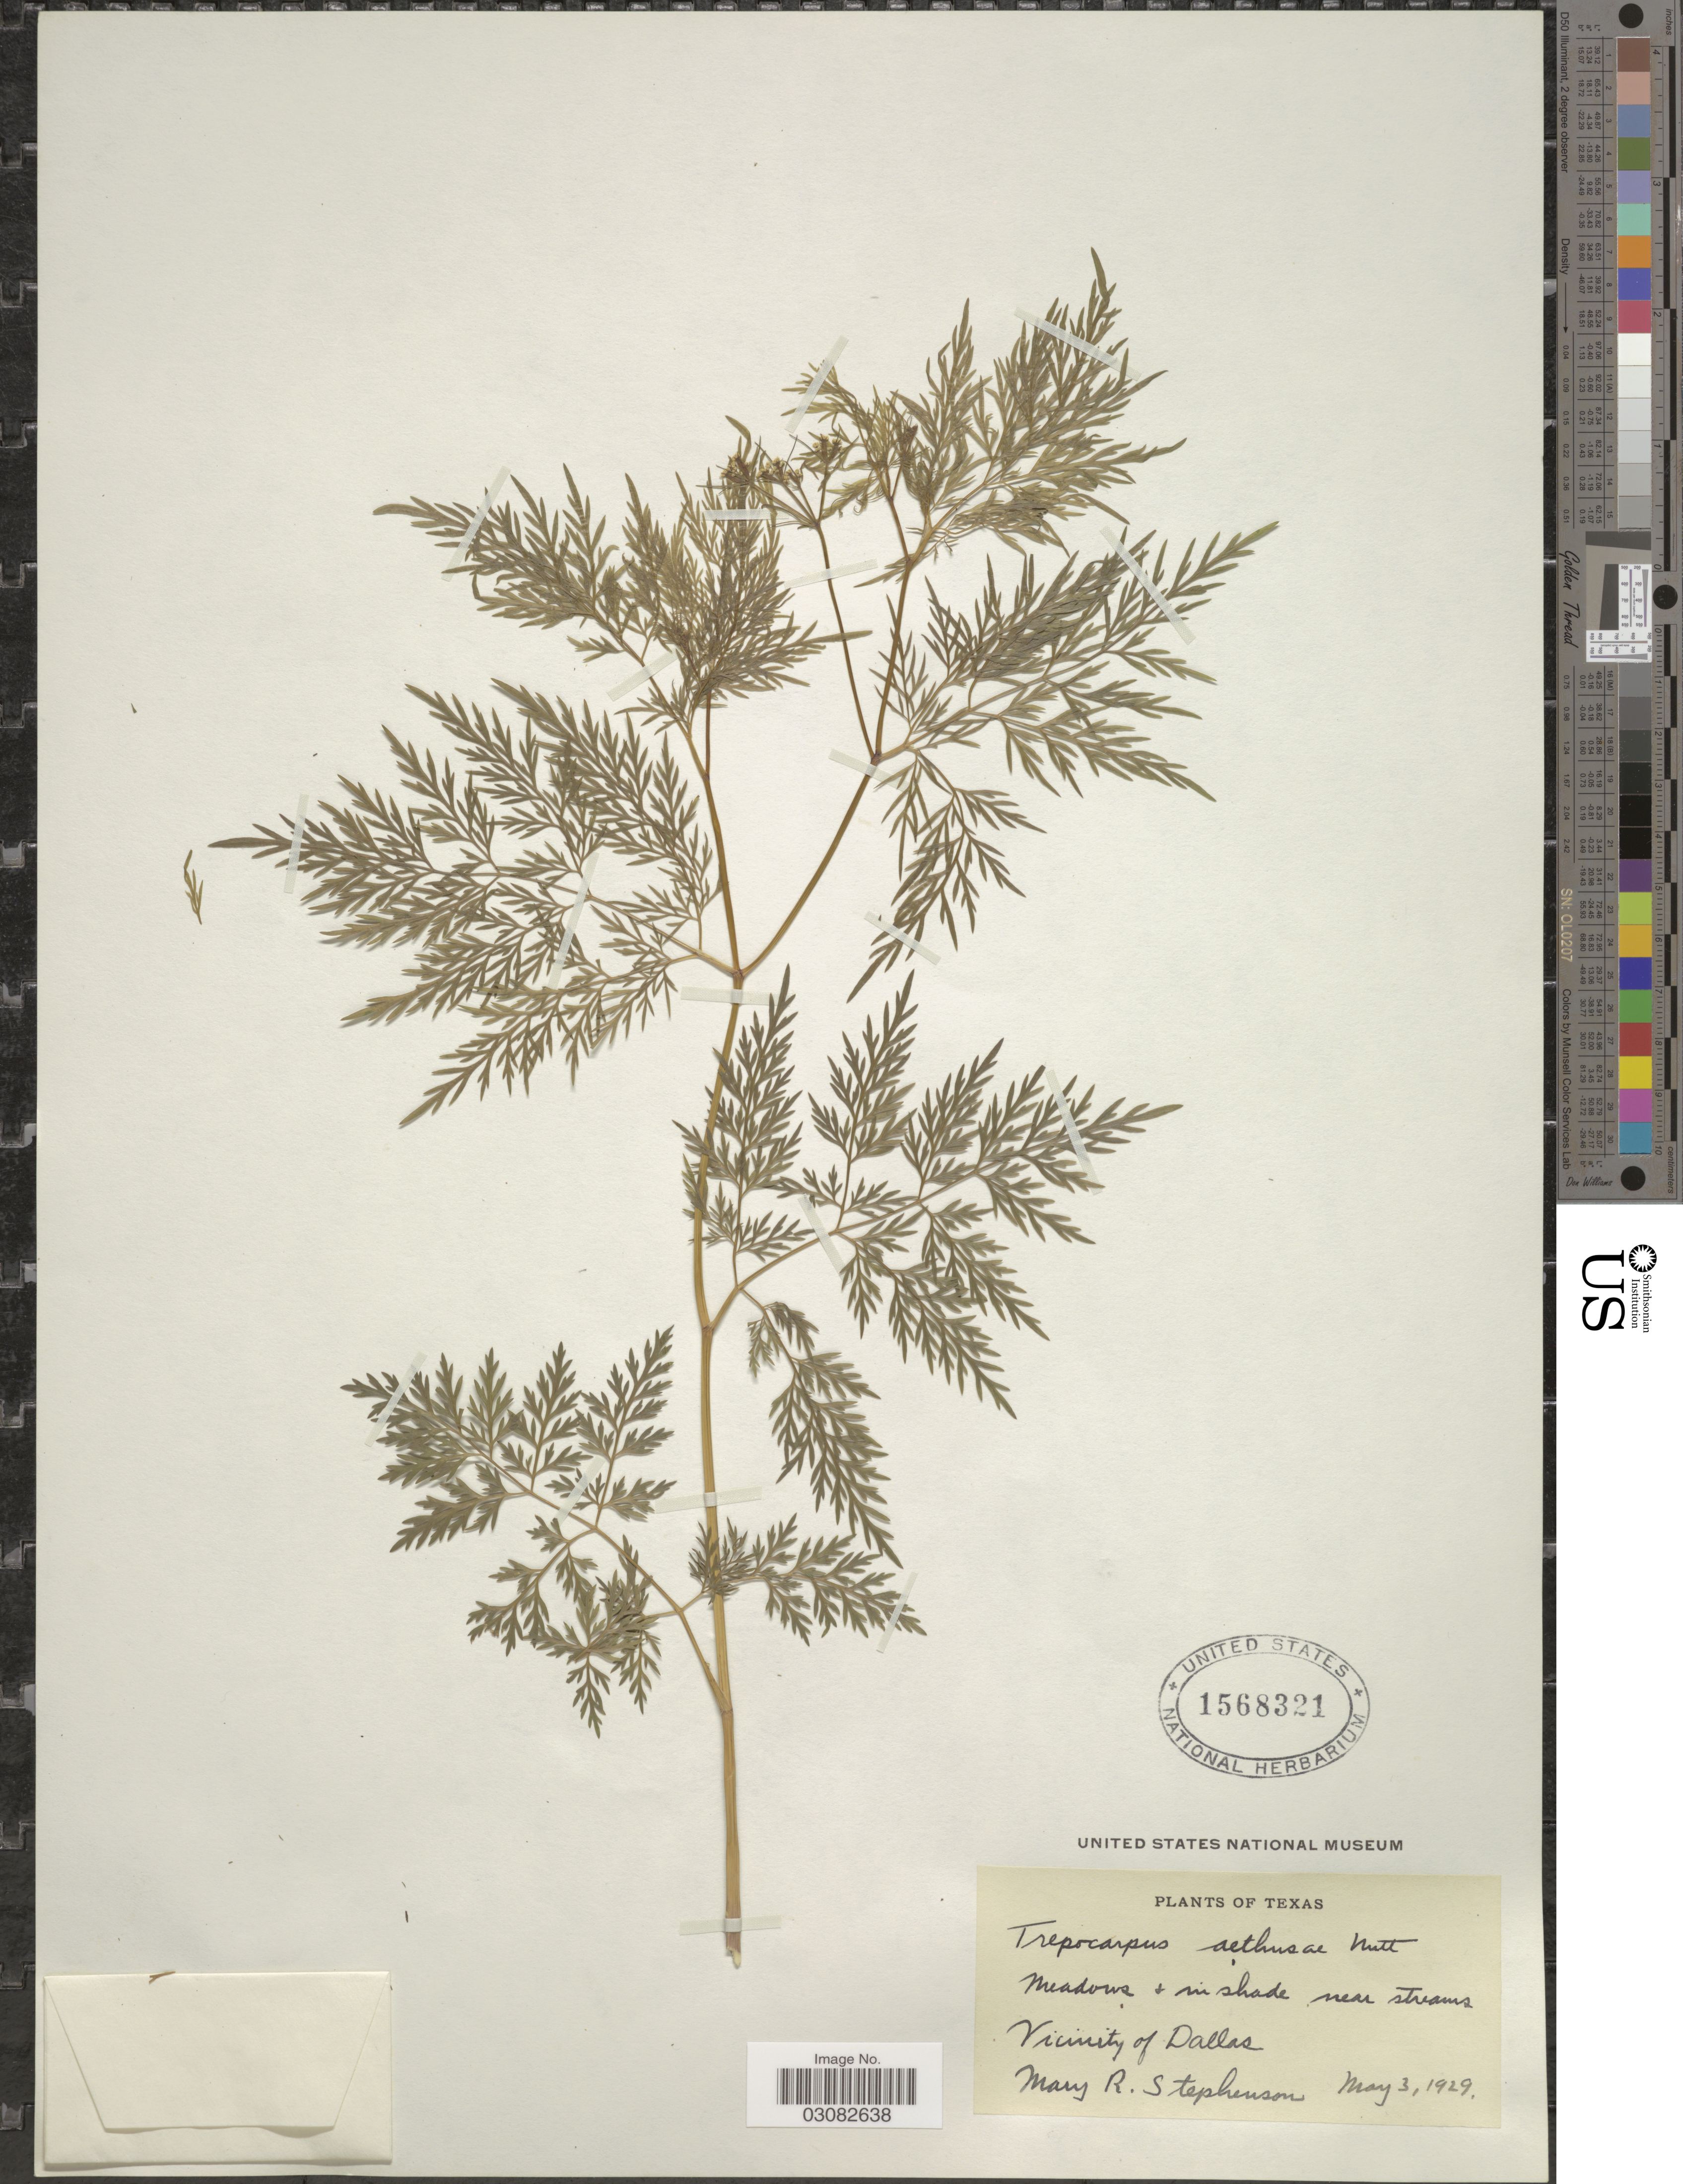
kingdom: Plantae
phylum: Tracheophyta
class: Magnoliopsida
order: Apiales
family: Apiaceae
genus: Trepocarpus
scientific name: Trepocarpus aethusae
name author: Nutt. ex DC.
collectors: M. Stephenson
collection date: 1929-05-03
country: United States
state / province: Texas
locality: Vicinity of Dallas.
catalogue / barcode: US 1568321